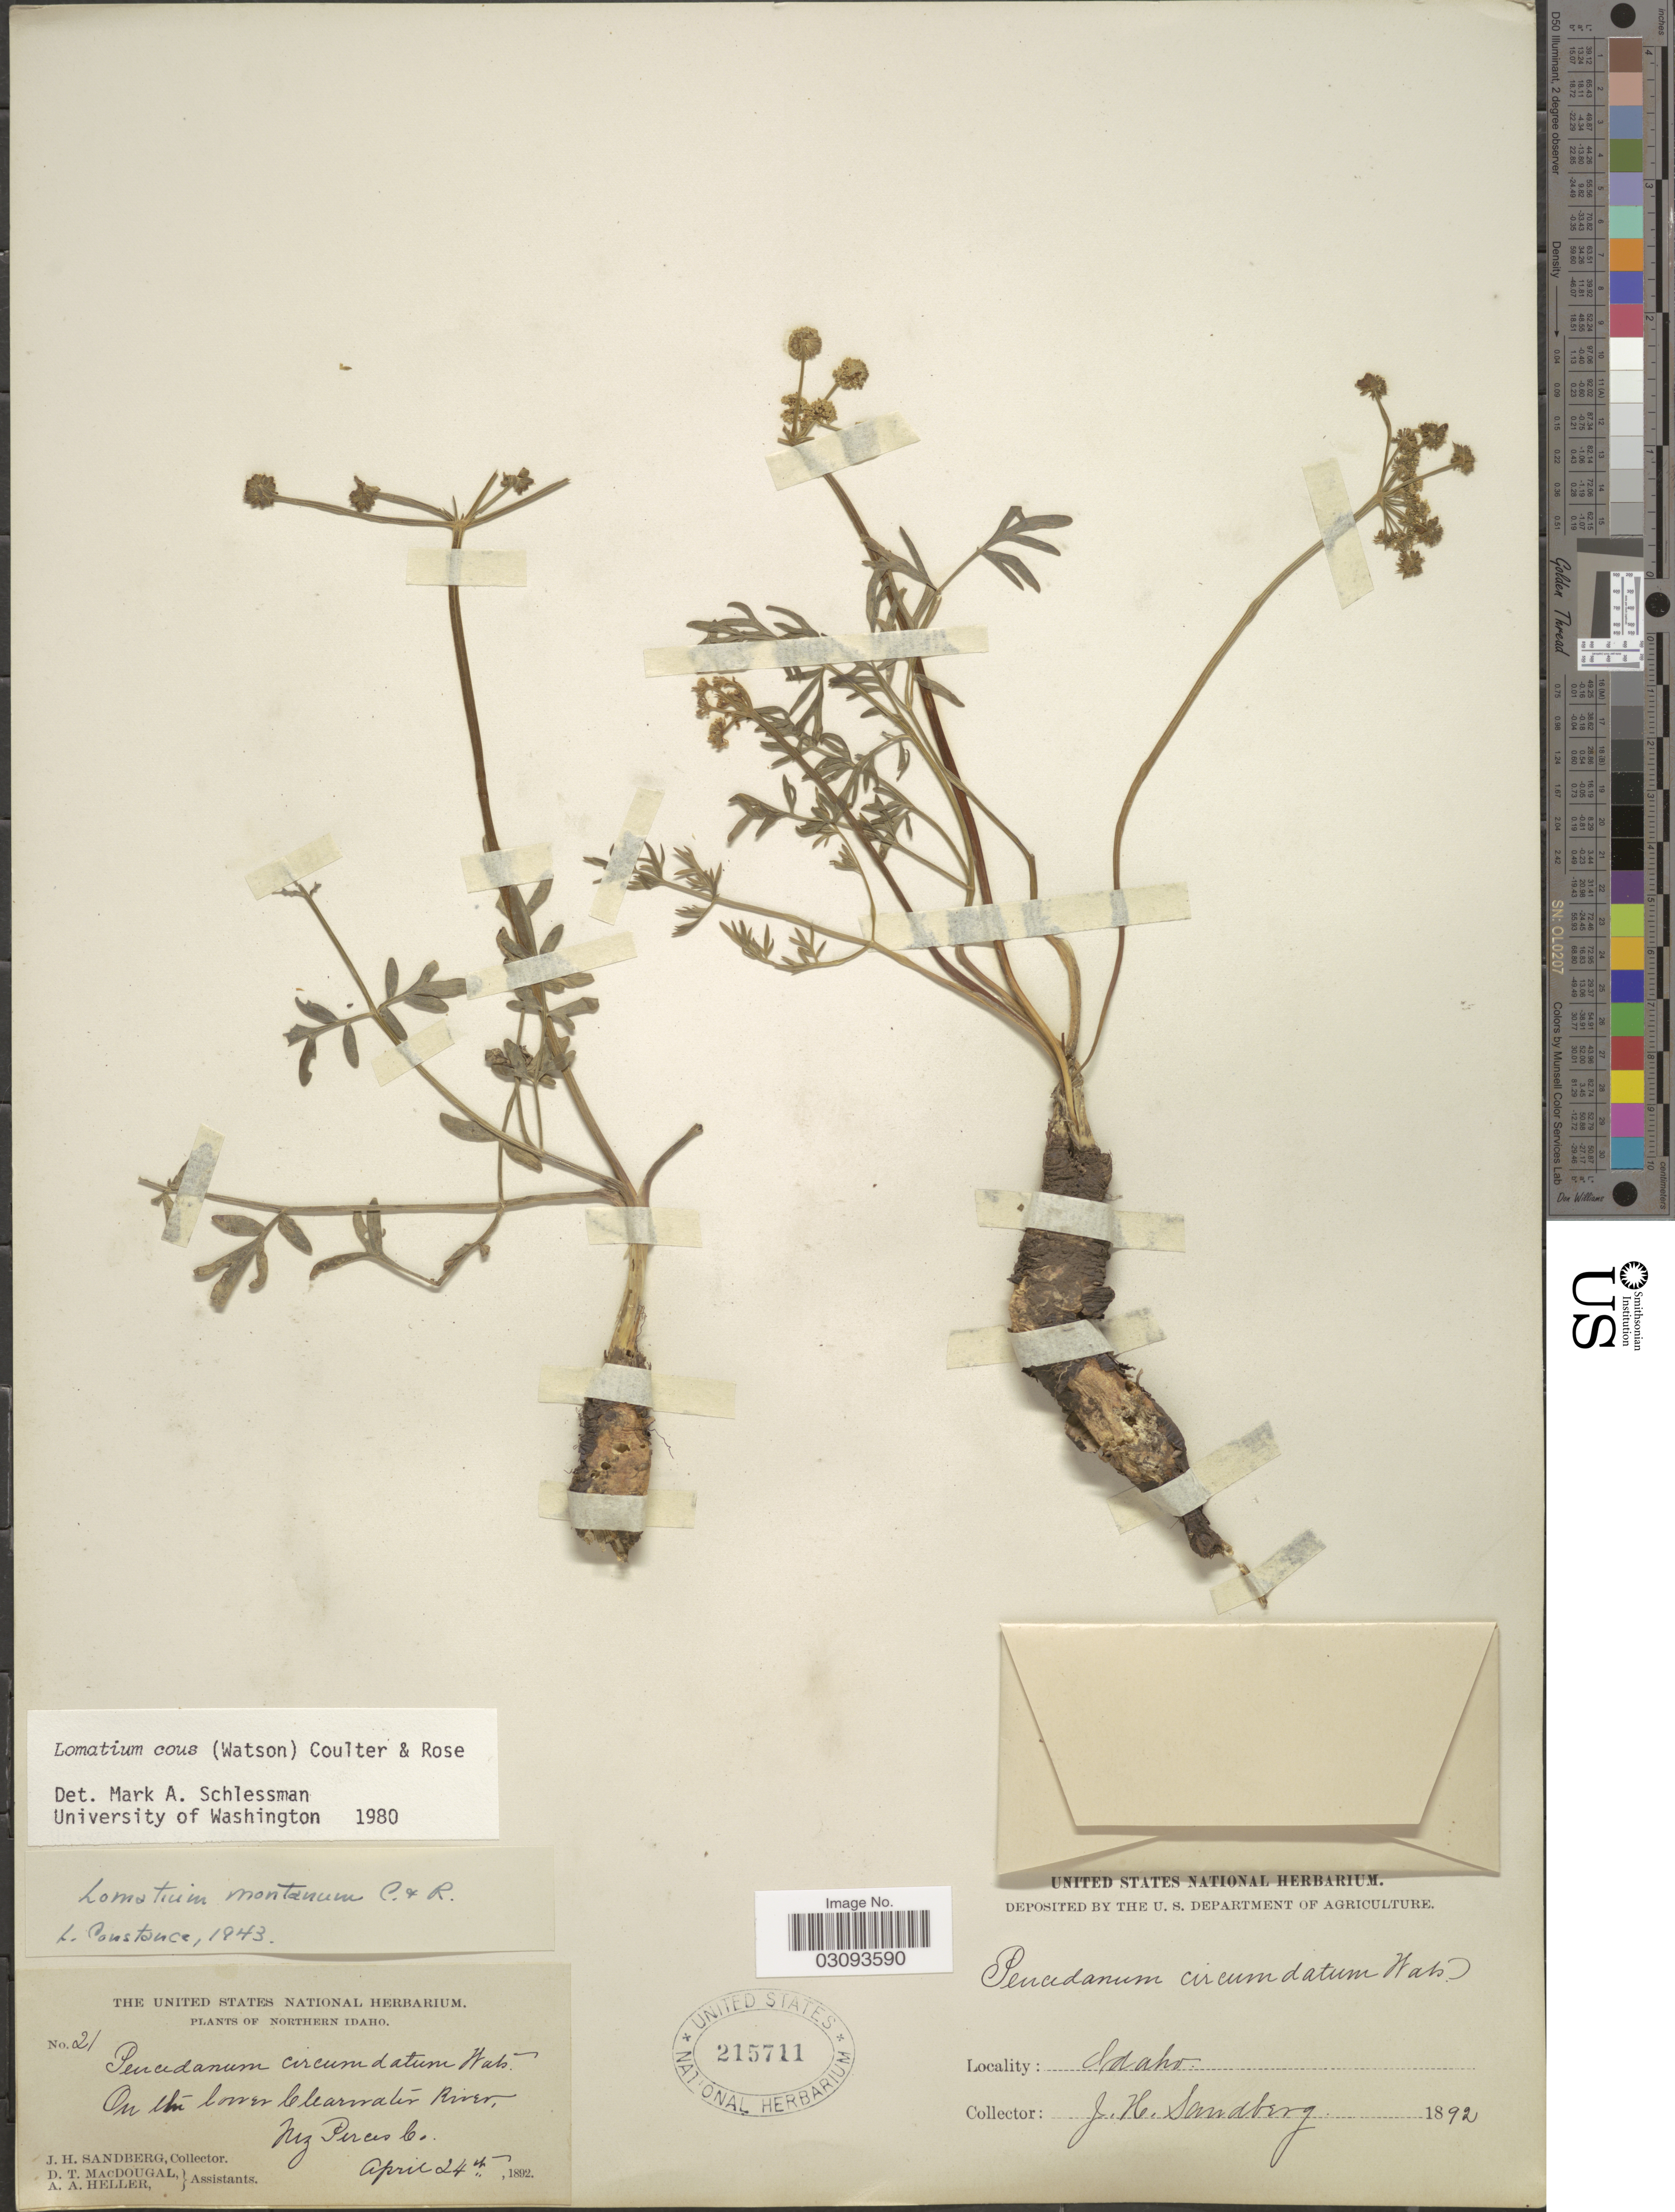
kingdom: Plantae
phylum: Tracheophyta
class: Magnoliopsida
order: Apiales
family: Apiaceae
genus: Lomatium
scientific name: Lomatium cous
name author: (S. Watson) J.M. Coult. & Rose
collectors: J. H. Sandberg, D. T. MacDougal & A. A. Heller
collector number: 21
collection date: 1892-04-24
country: United States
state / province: Idaho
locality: Northern Idaho. On the lower Clearwater River, Nez Perces Co.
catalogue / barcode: US 215711